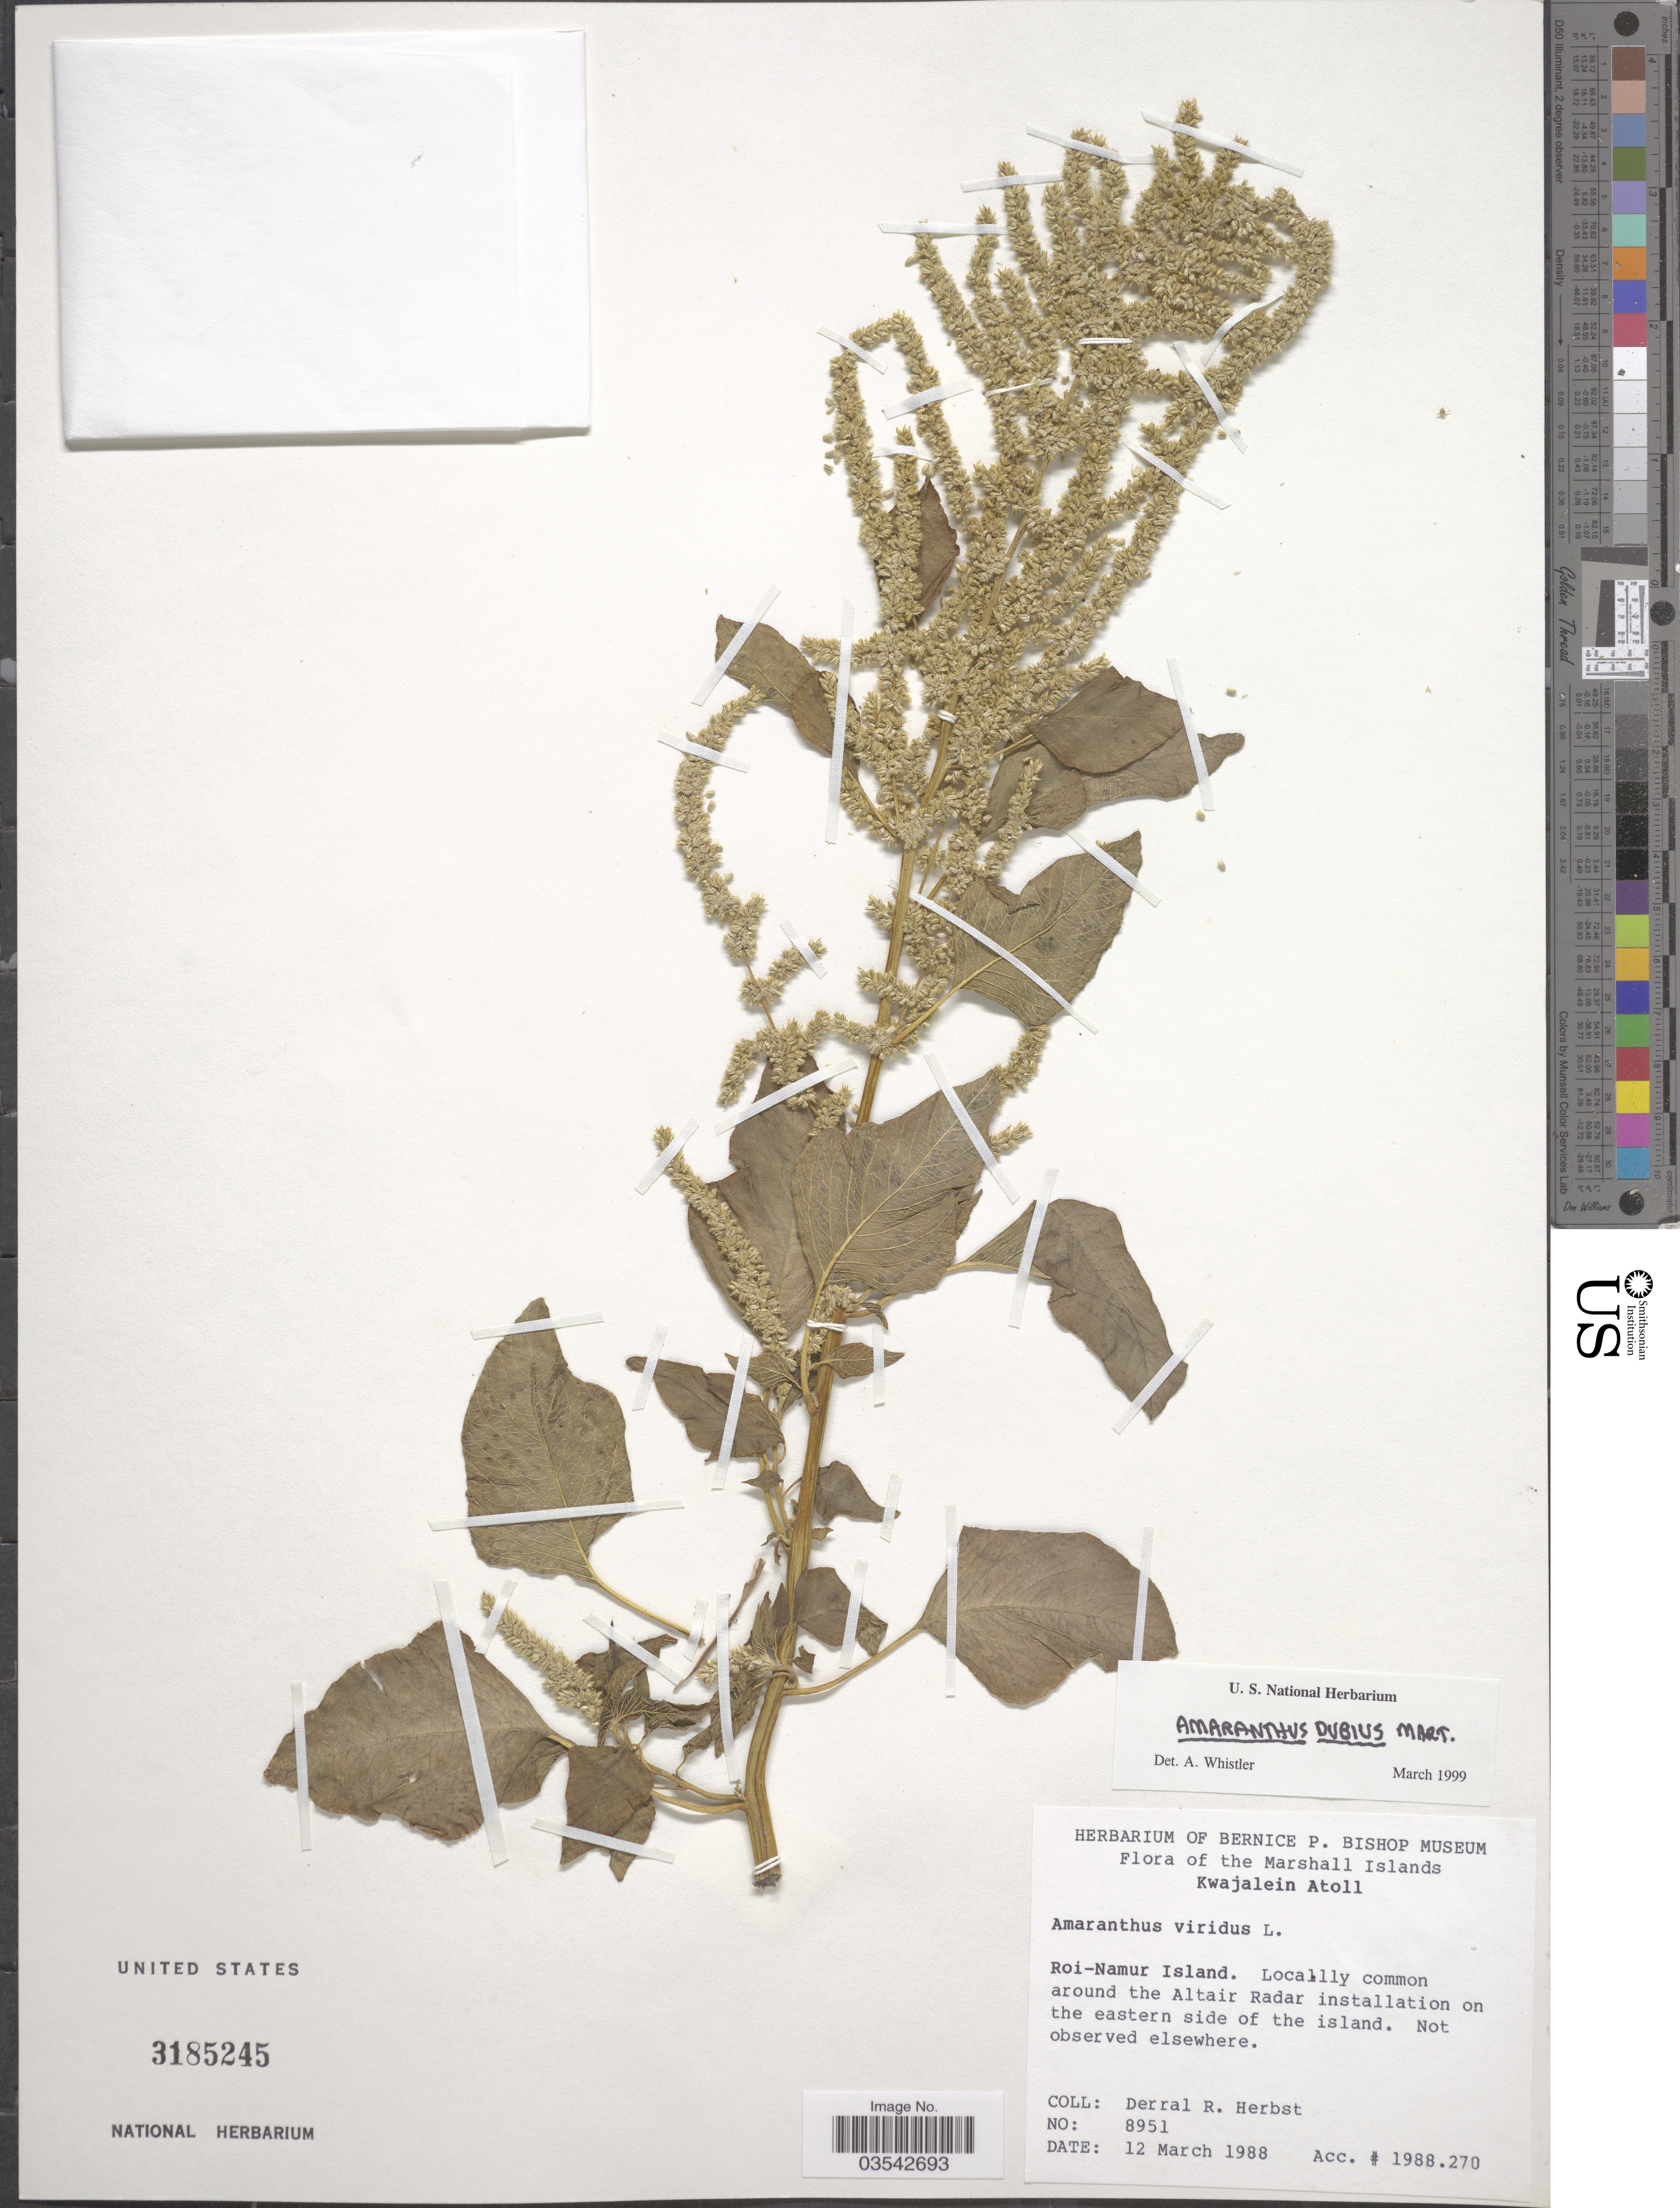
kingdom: Plantae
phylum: Tracheophyta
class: Magnoliopsida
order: Caryophyllales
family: Amaranthaceae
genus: Amaranthus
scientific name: Amaranthus dubius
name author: Mart. ex Thell.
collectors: D. R. Herbst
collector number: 8951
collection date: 1988-03-12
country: Marshall Islands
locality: The Marshall Islands. Kwajalein Atoll. Roi-Namur Island. Around the Altair Radar installation on the eastern side of the island.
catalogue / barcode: US 3185245